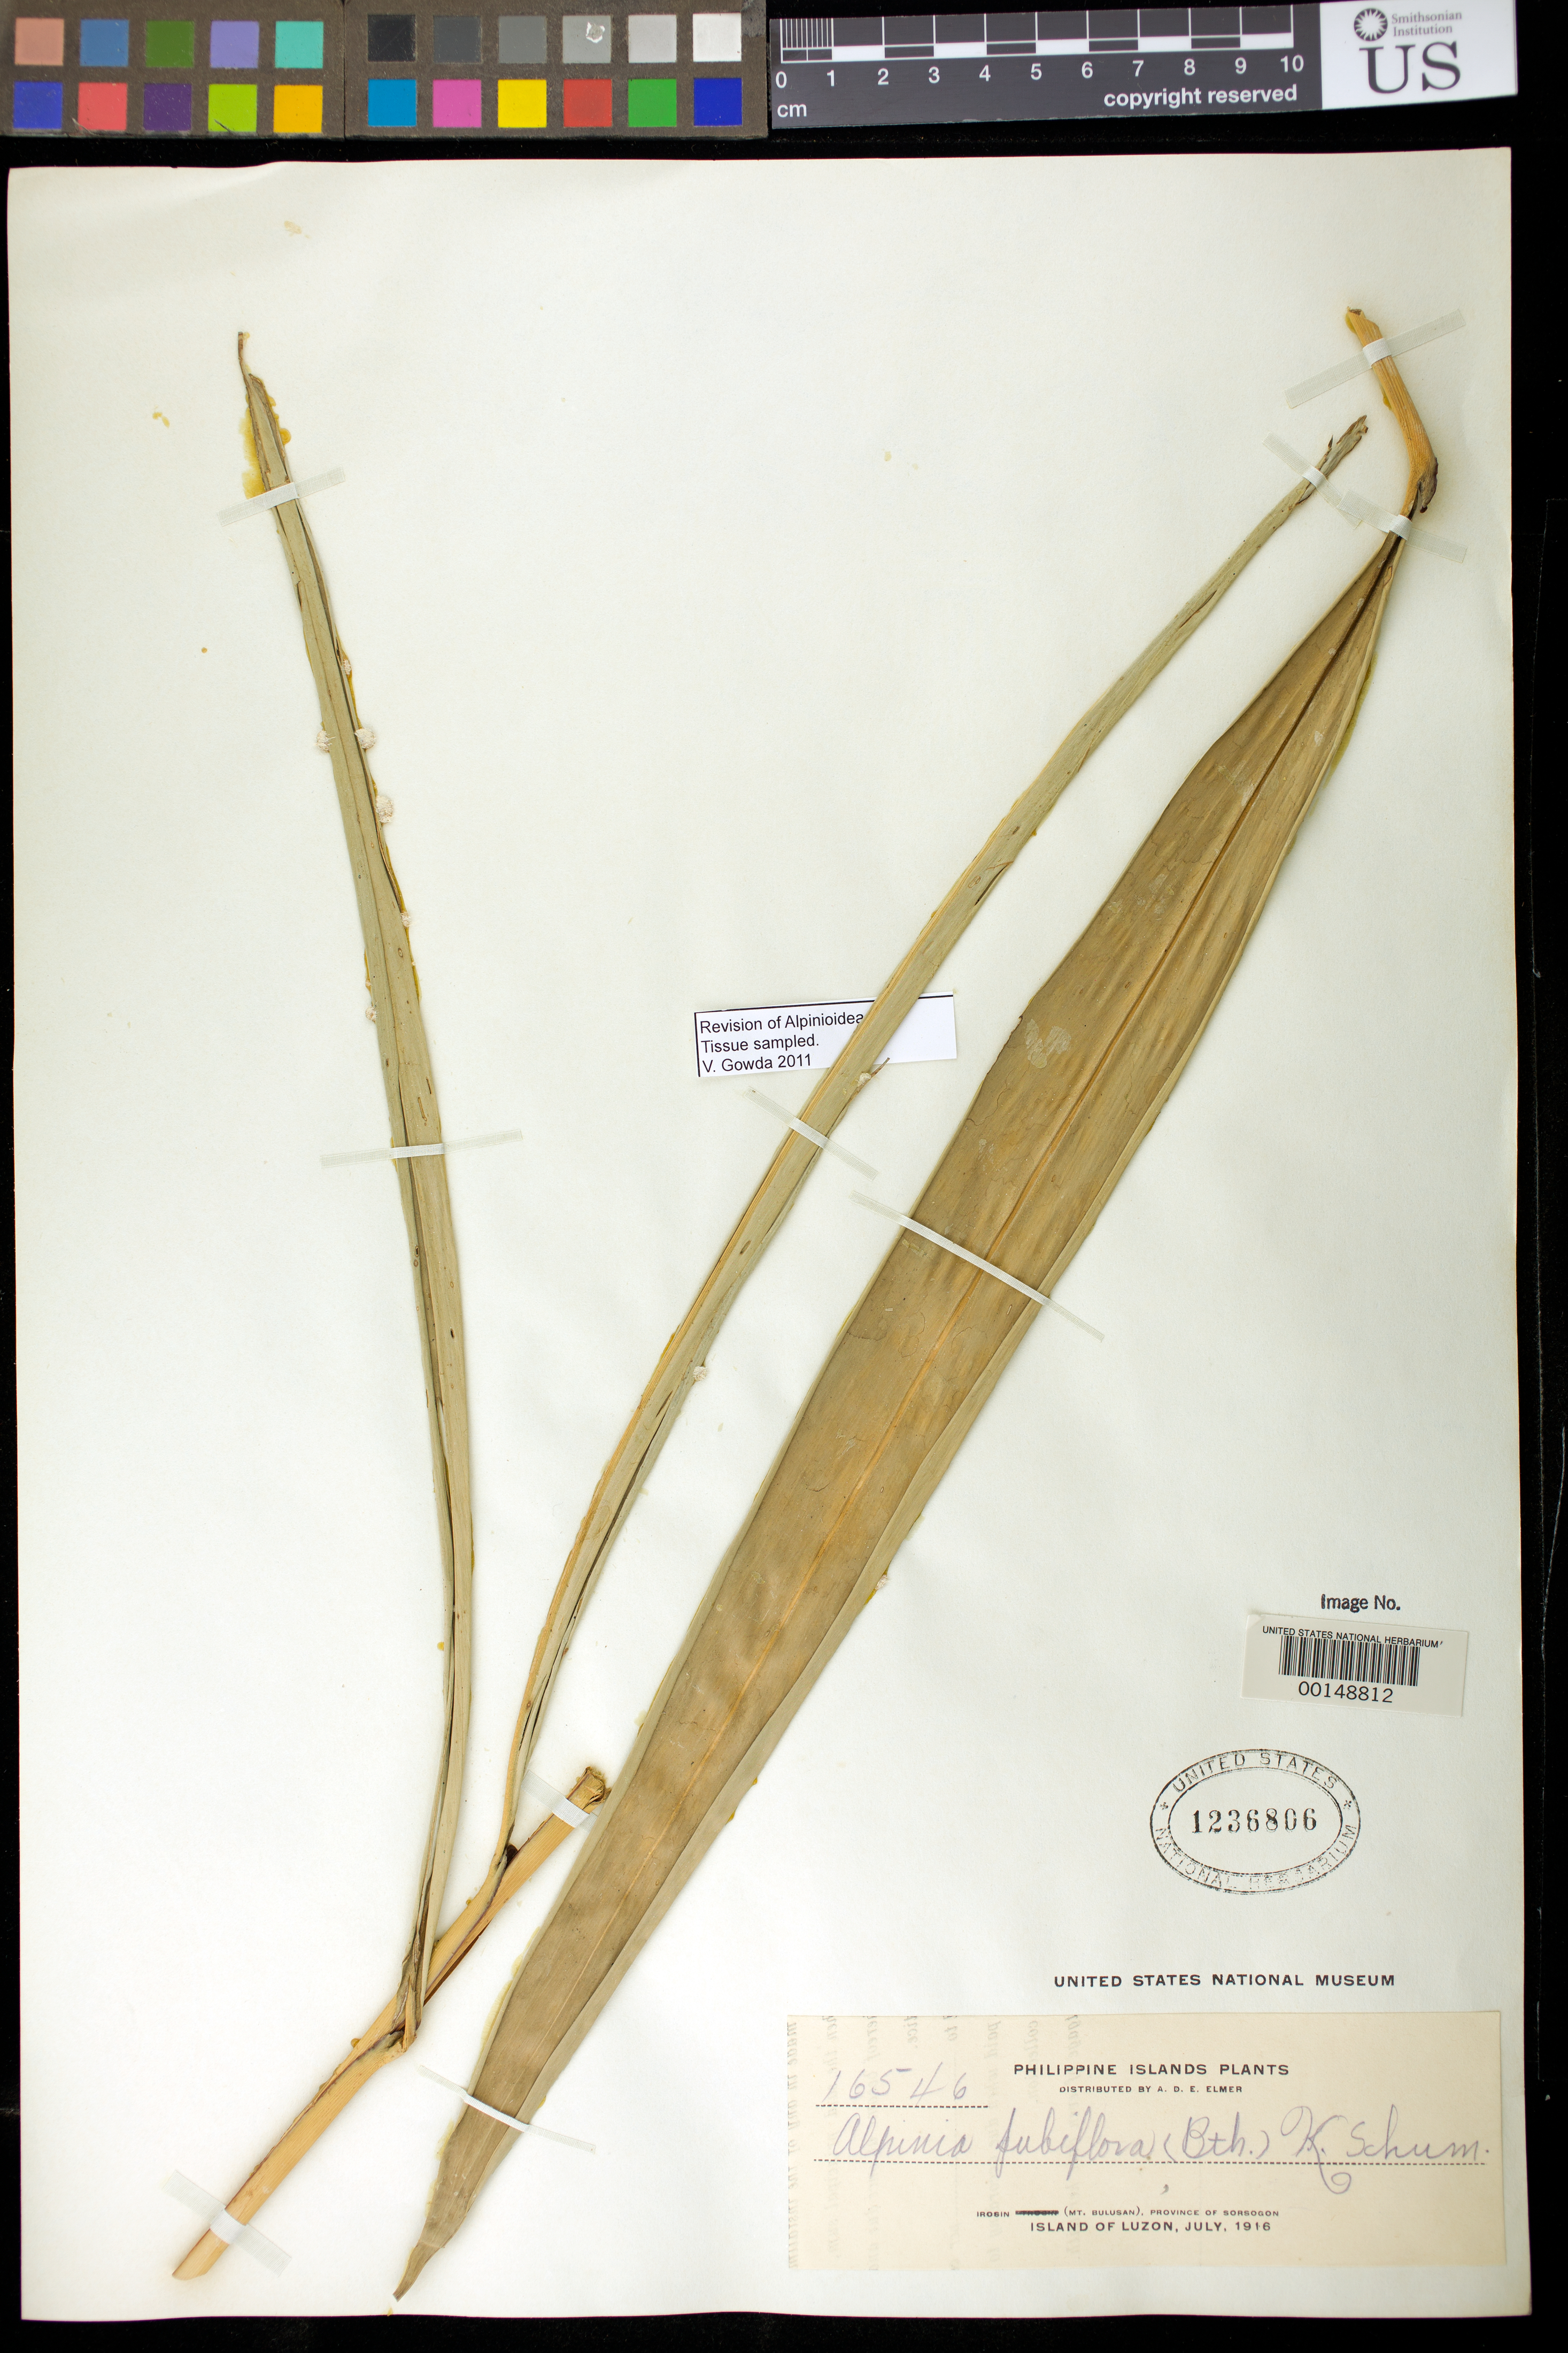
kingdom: Plantae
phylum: Tracheophyta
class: Liliopsida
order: Zingiberales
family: Zingiberaceae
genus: Alpinia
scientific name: Alpinia pubiflora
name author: (Benth.) K. Schum.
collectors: A. D. E. Elmer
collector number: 16546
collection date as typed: Jul 1916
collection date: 1916-07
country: Philippines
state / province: Bicol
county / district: Sorsogon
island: Luzon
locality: Irosin, Mt. Bulusan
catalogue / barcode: US 1236806